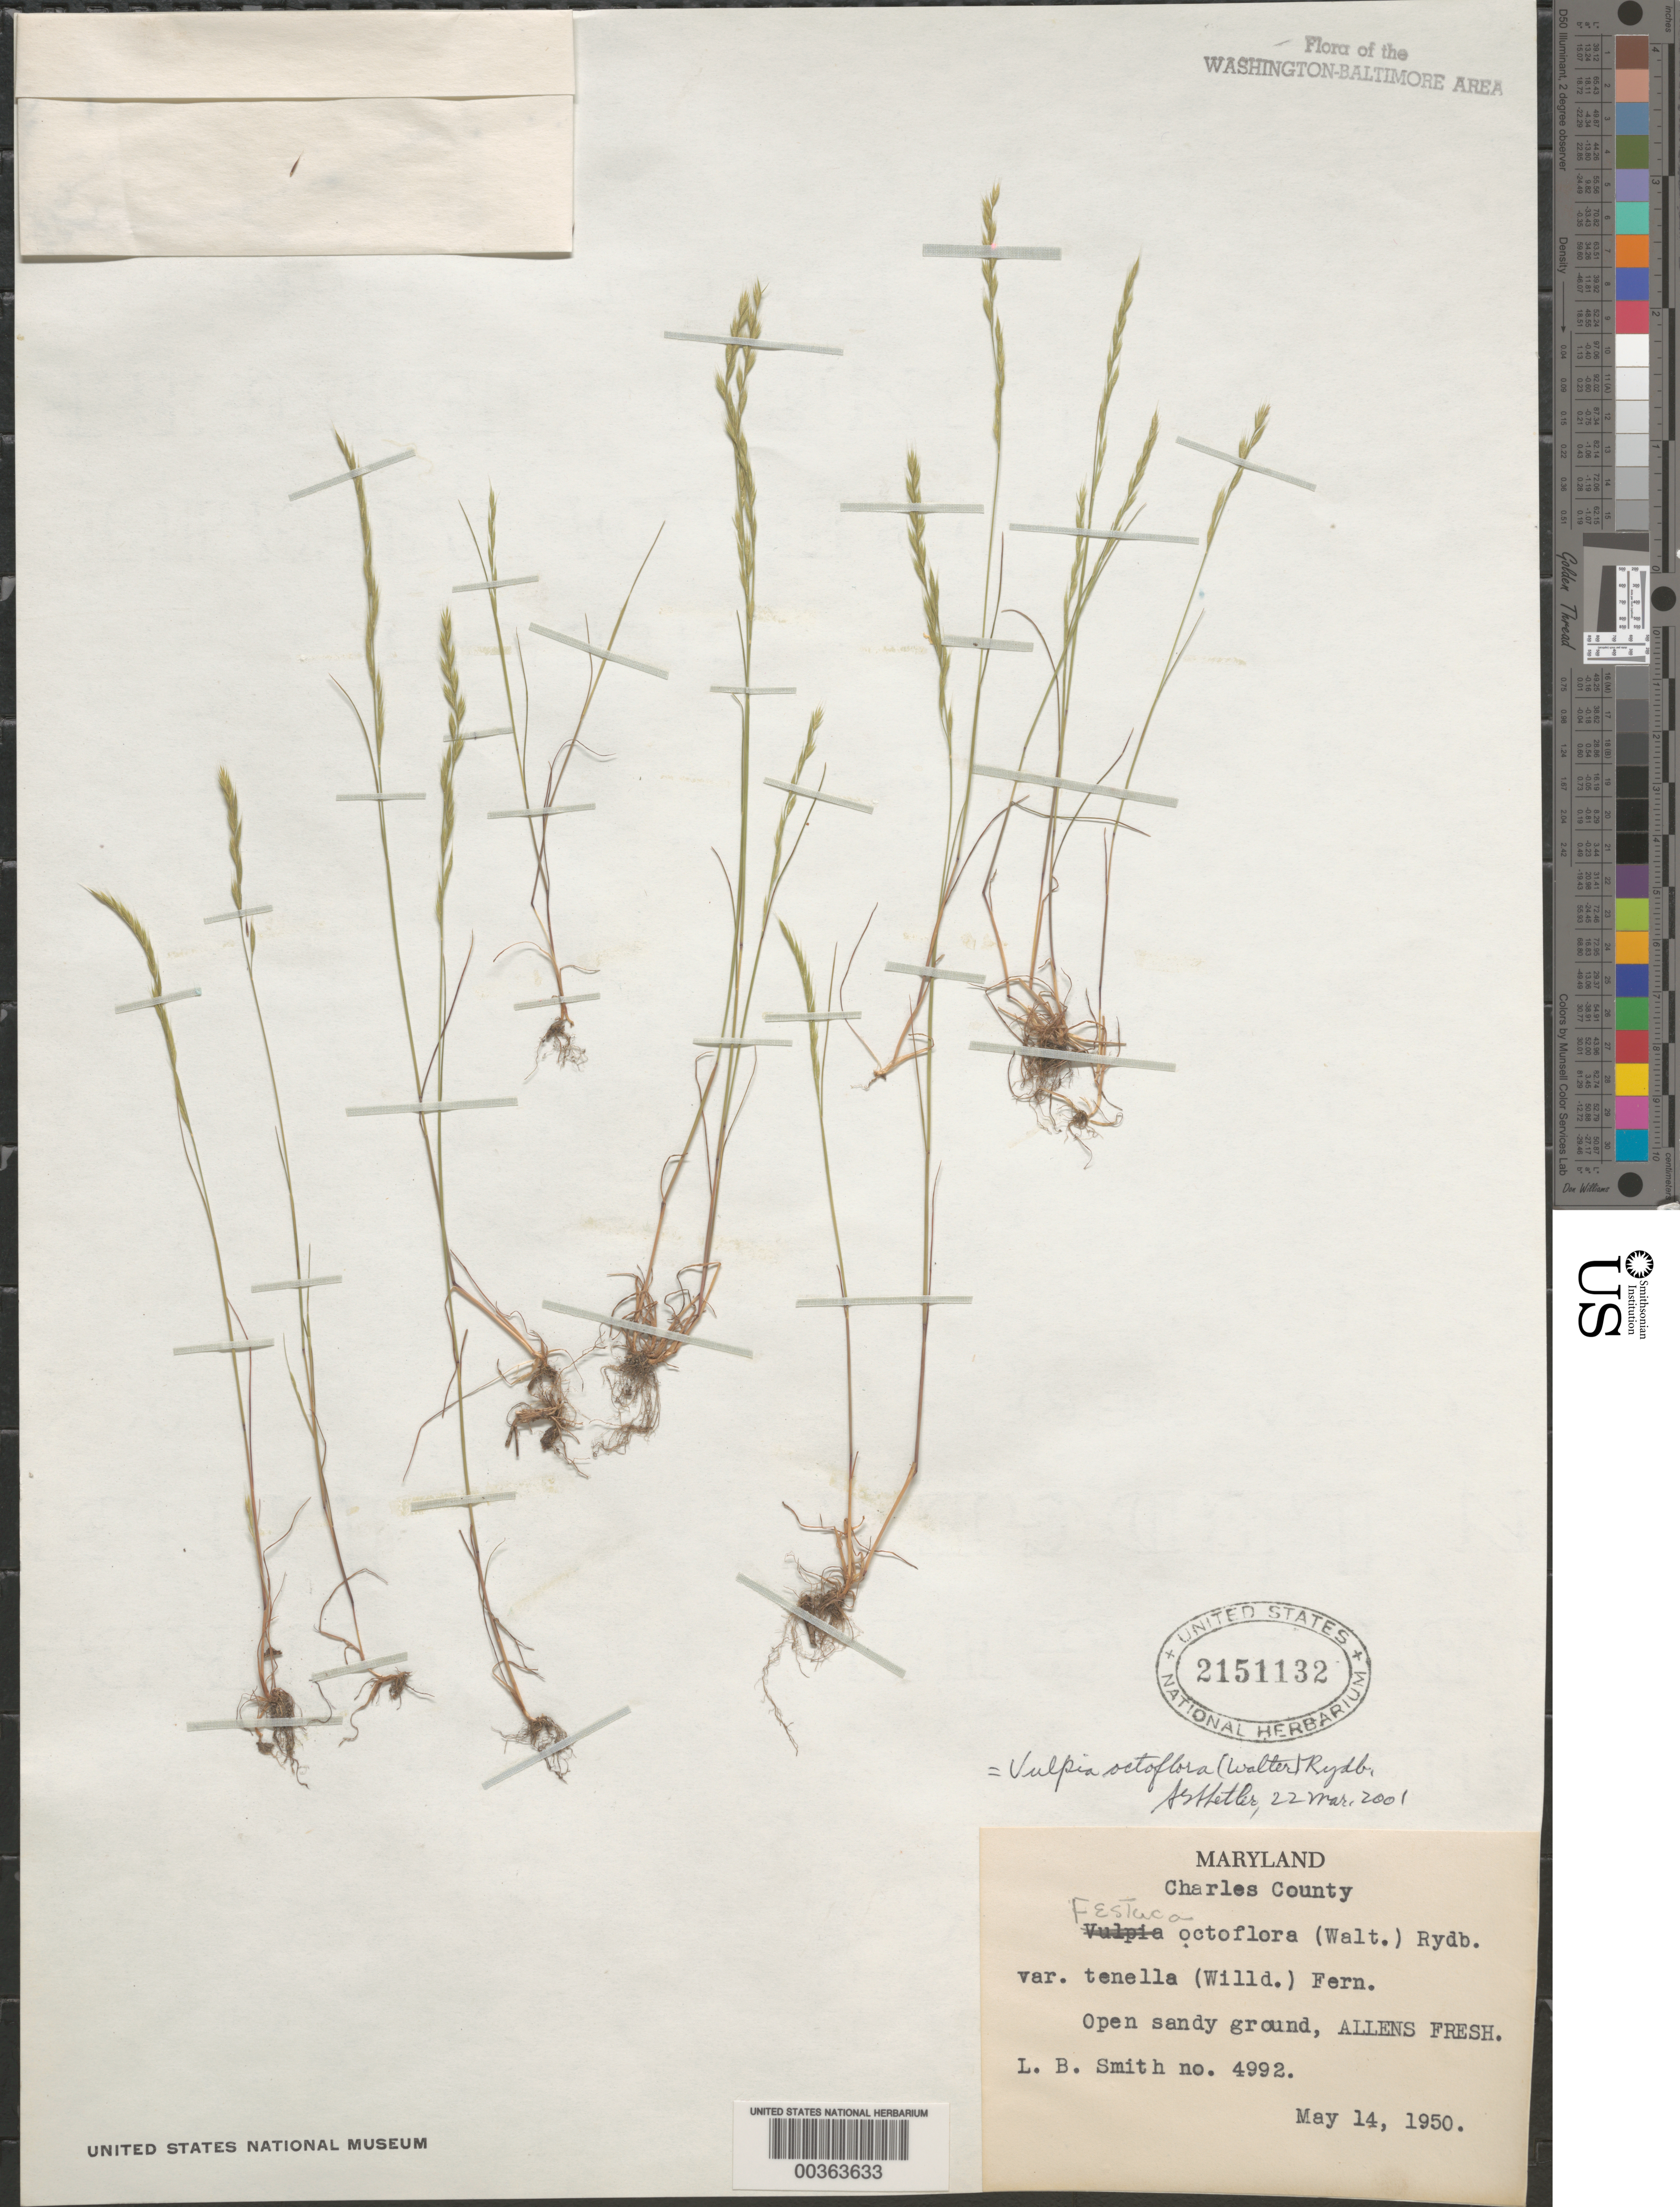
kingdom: Plantae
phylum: Tracheophyta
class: Liliopsida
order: Poales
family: Poaceae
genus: Vulpia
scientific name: Vulpia octoflora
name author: (Walter) Rydb.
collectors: L. Smith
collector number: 4992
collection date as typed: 14 May 1950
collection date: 1950-05-14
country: United States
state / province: Maryland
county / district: Charles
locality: Allens Fresh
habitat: Open sandy ground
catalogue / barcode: US 2151132